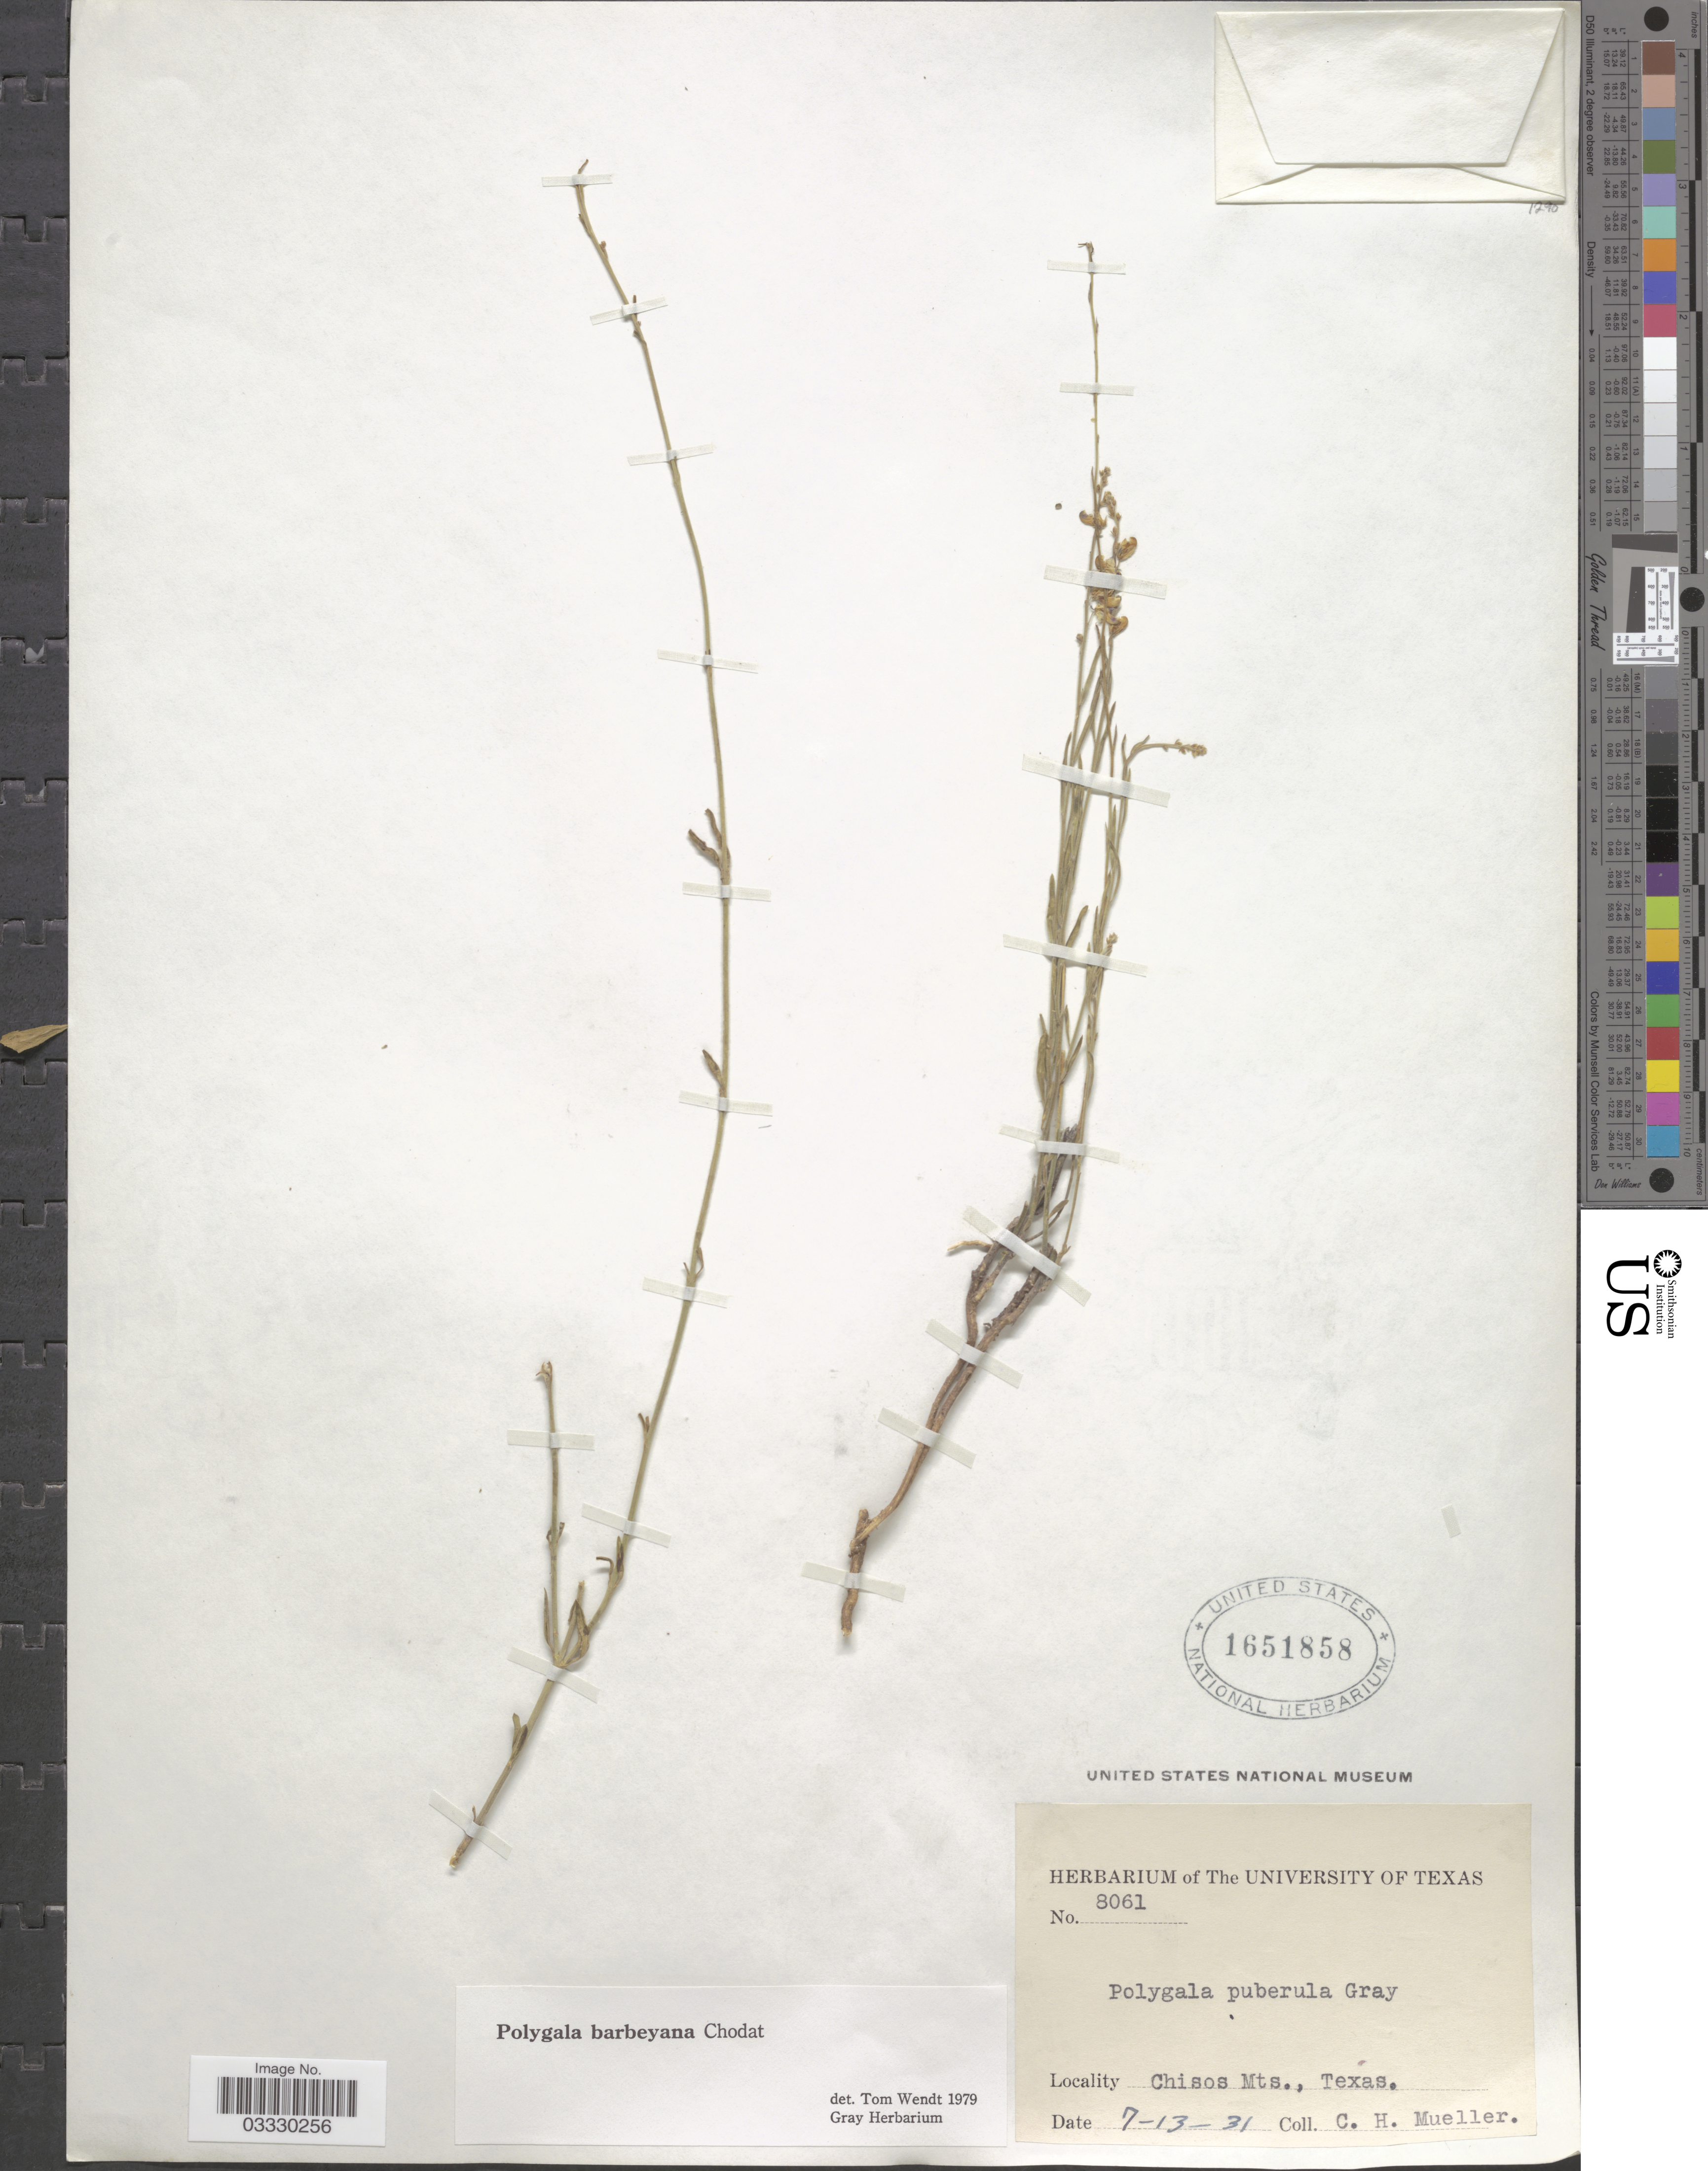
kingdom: Plantae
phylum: Tracheophyta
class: Magnoliopsida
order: Fabales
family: Polygalaceae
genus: Hebecarpa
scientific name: Hebecarpa barbeyana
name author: (Chodat) J.R. Abbott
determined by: Strong, Mark T., (BOT), Smithsonian Institution - National Museum of Natural History (UNITED STATES)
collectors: C. H. Mueller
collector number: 8061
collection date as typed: Transcribed d/m/y: 13/7/31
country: United States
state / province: Texas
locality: Chisos Mts.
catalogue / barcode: US 1651858